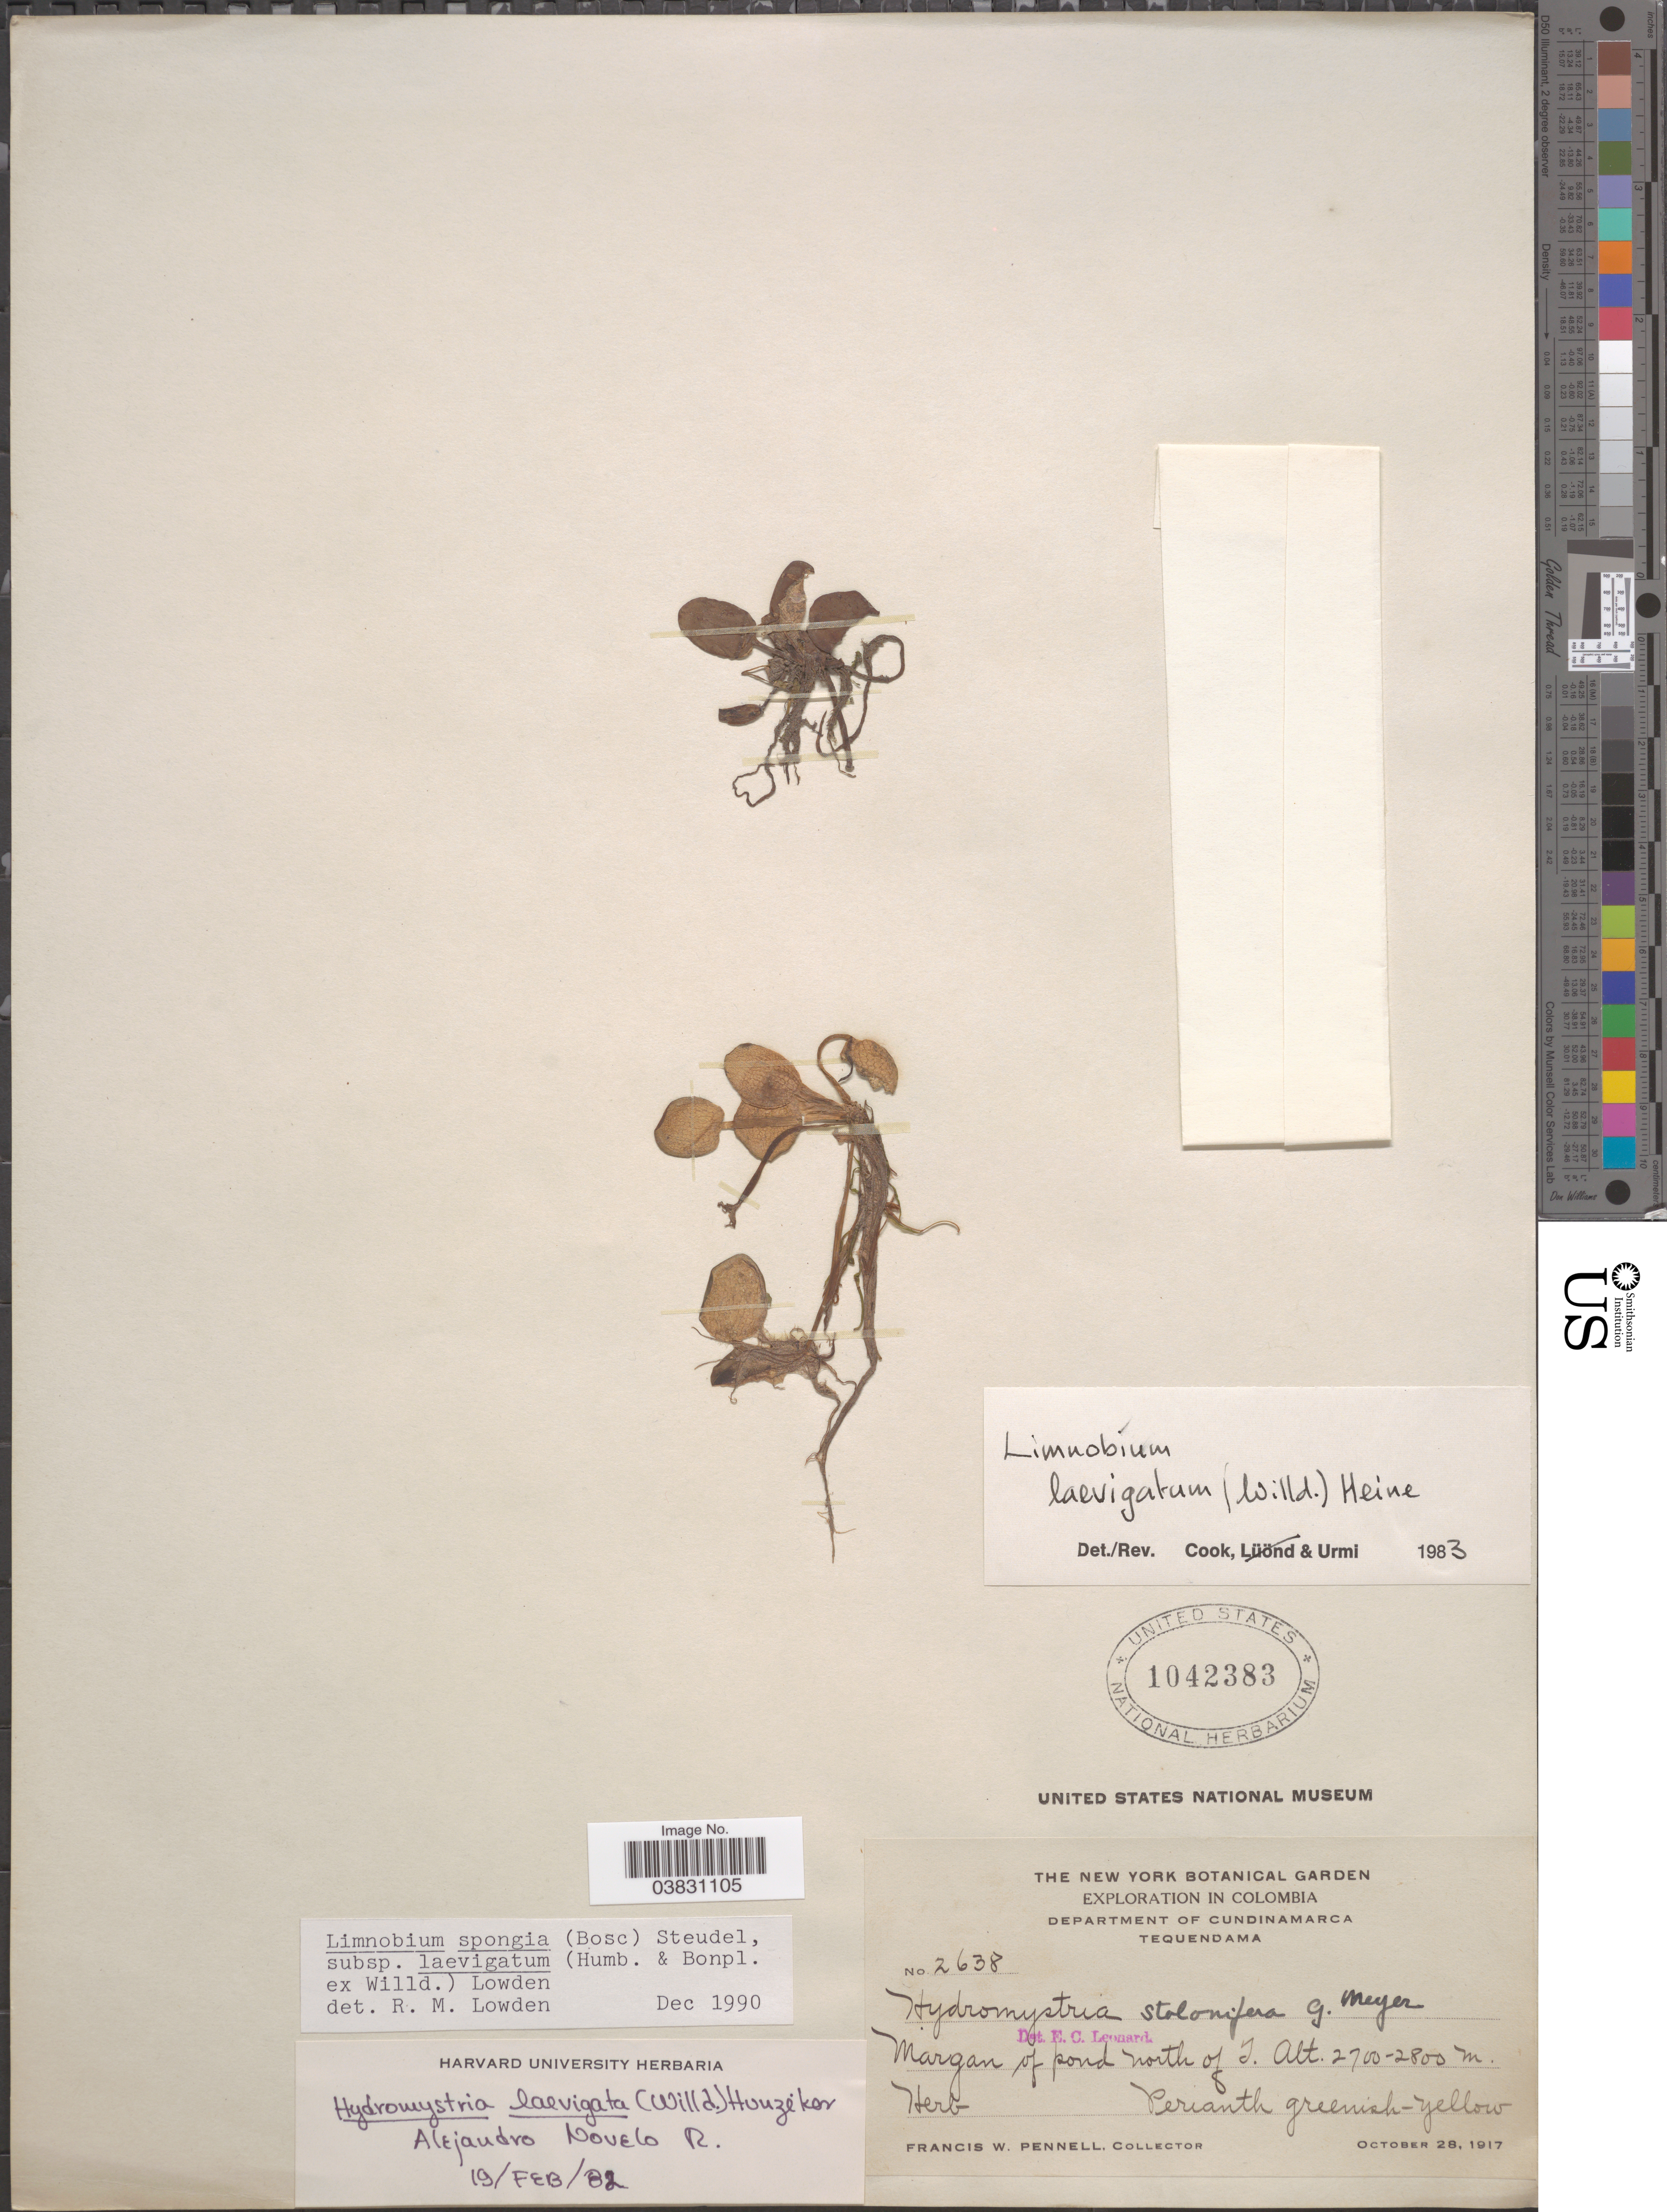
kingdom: Plantae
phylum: Tracheophyta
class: Liliopsida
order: Alismatales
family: Hydrocharitaceae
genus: Limnobium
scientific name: Limnobium laevigatum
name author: (Humb. & Bonpl. ex Willd.) Heine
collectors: F. W. Pennell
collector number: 2638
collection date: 1917-10-28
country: Colombia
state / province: Cundinamarca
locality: Department of Cundinamarca. Tequendama. Margan of pond north of T.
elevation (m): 2700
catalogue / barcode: US 1042383